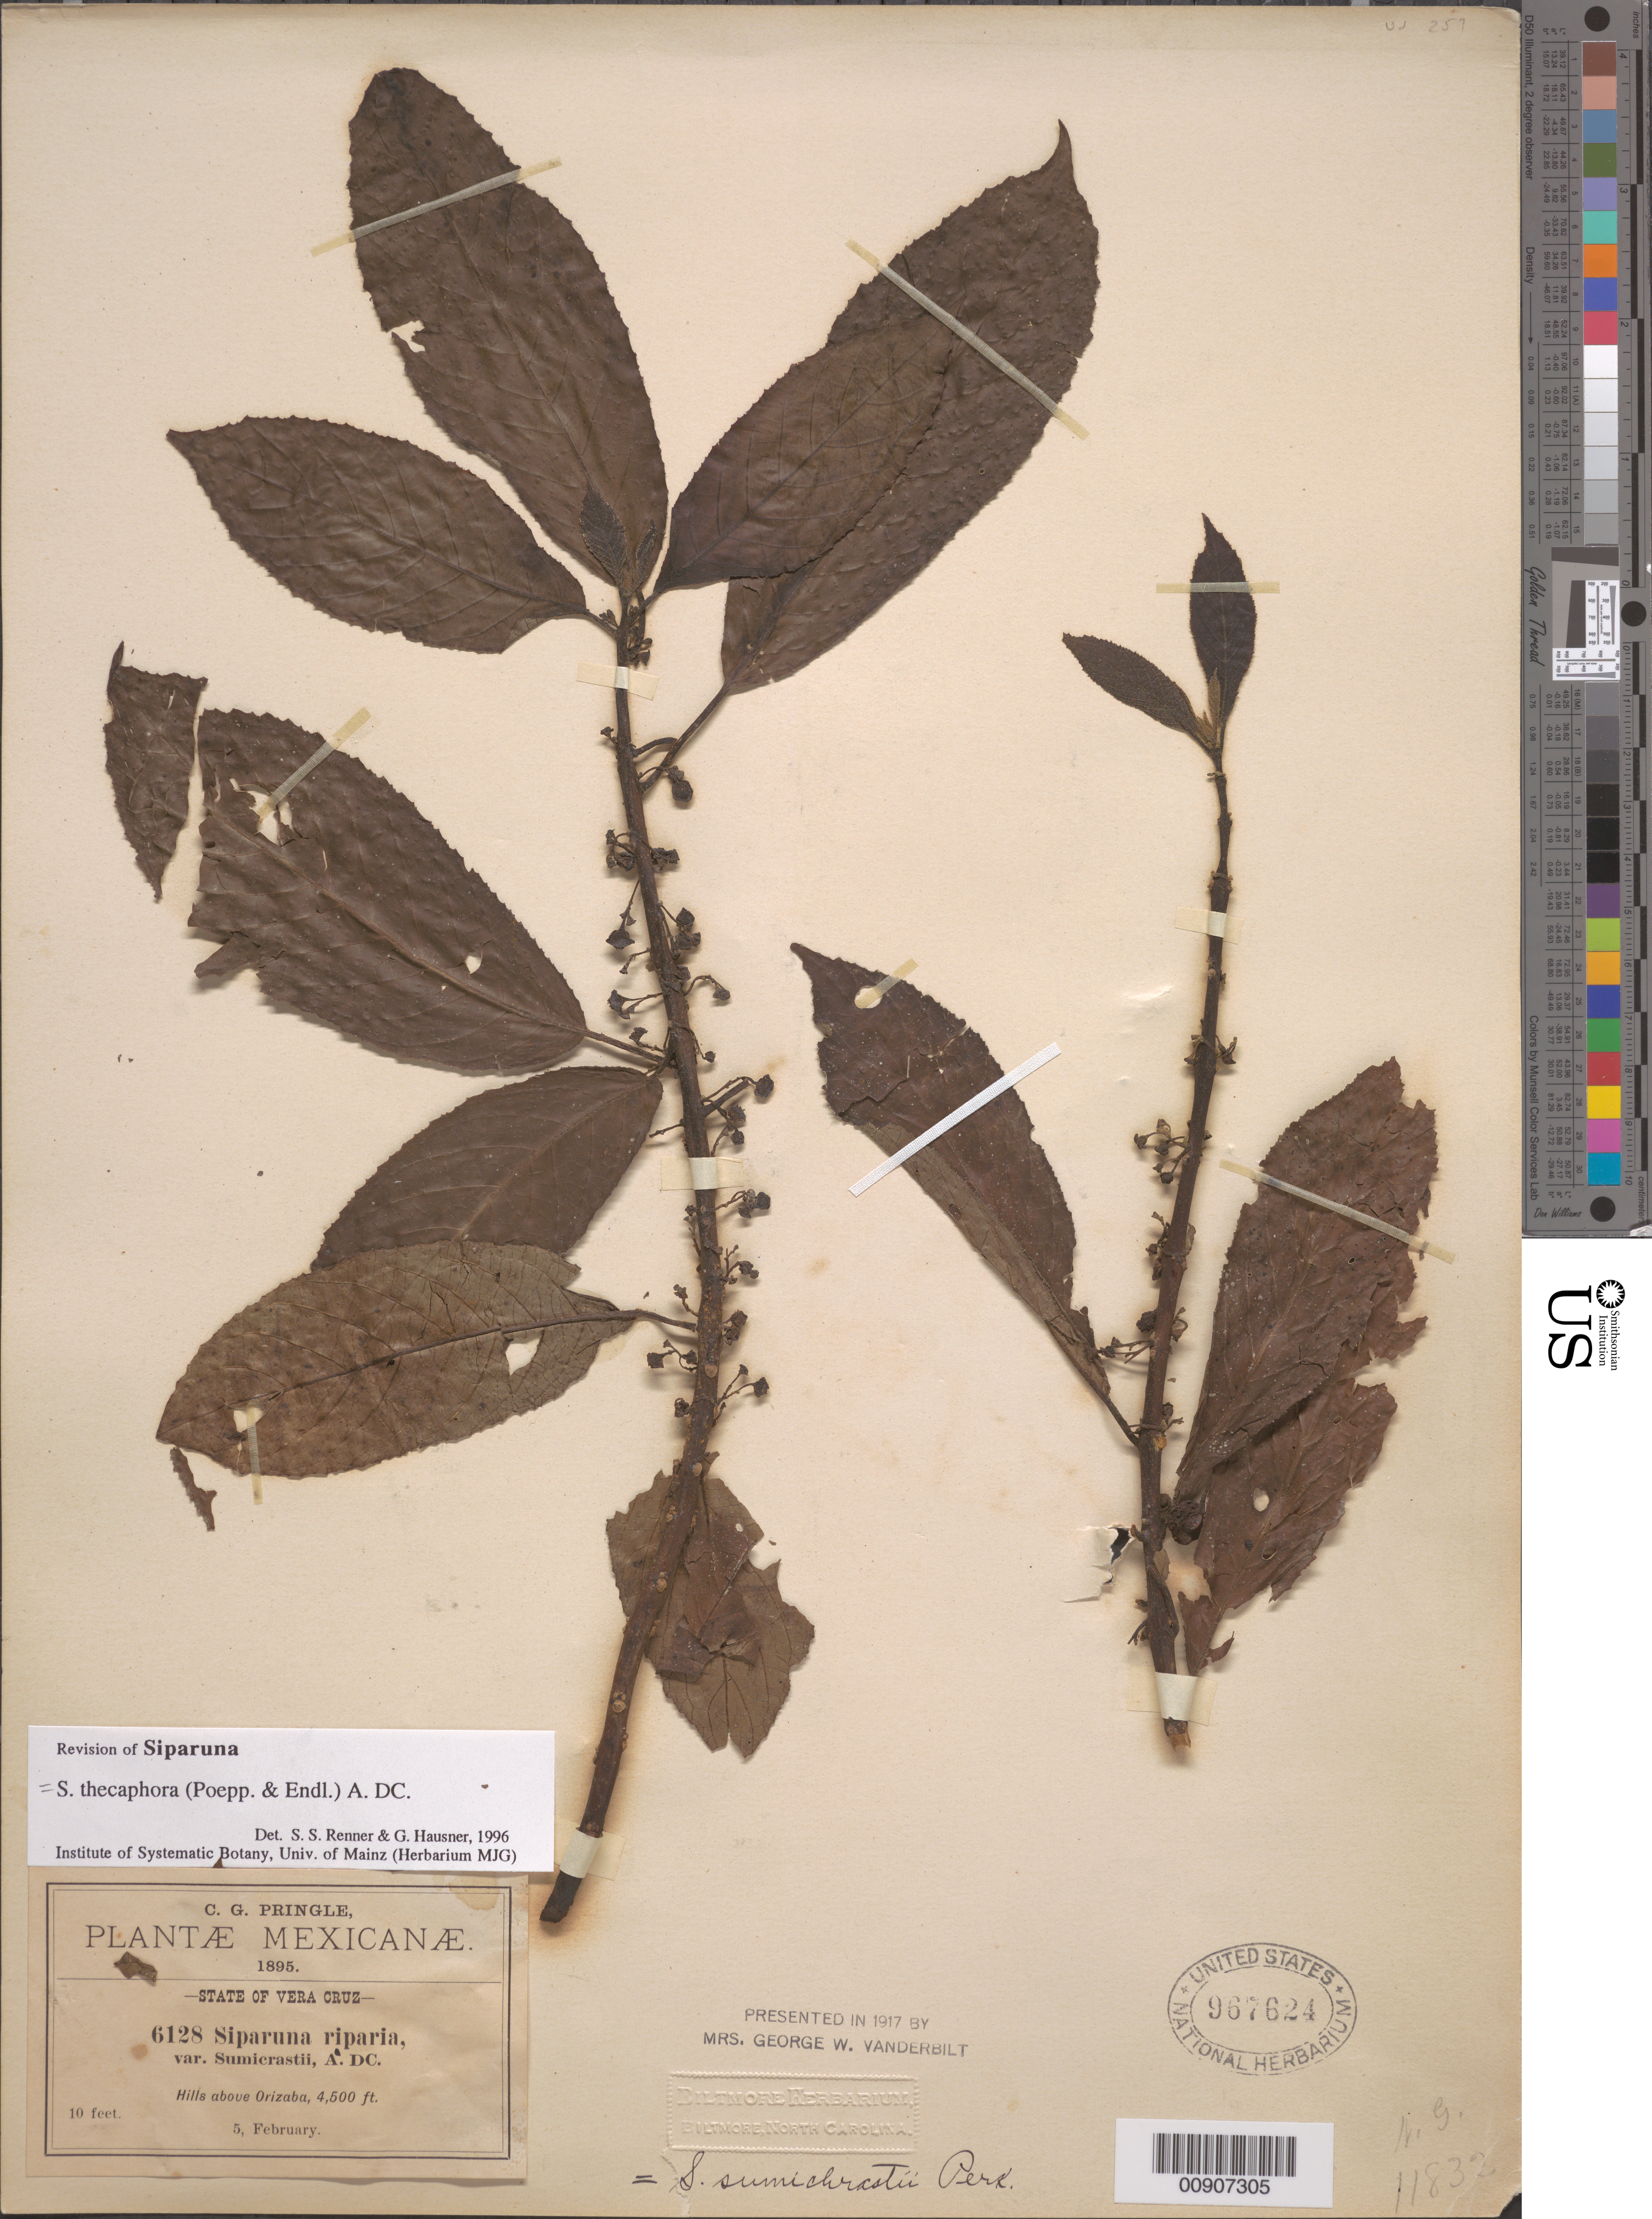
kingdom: Plantae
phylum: Tracheophyta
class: Magnoliopsida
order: Laurales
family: Siparunaceae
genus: Siparuna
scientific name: Siparuna thecaphora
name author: (Poepp. & Endl.) A. DC.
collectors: C. G. Pringle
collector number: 6128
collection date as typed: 05 Feb 1895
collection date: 1895-02-05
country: Mexico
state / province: Veracruz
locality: Hills above Orizaba, Veracruz.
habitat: Hills.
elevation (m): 1372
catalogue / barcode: US 967624